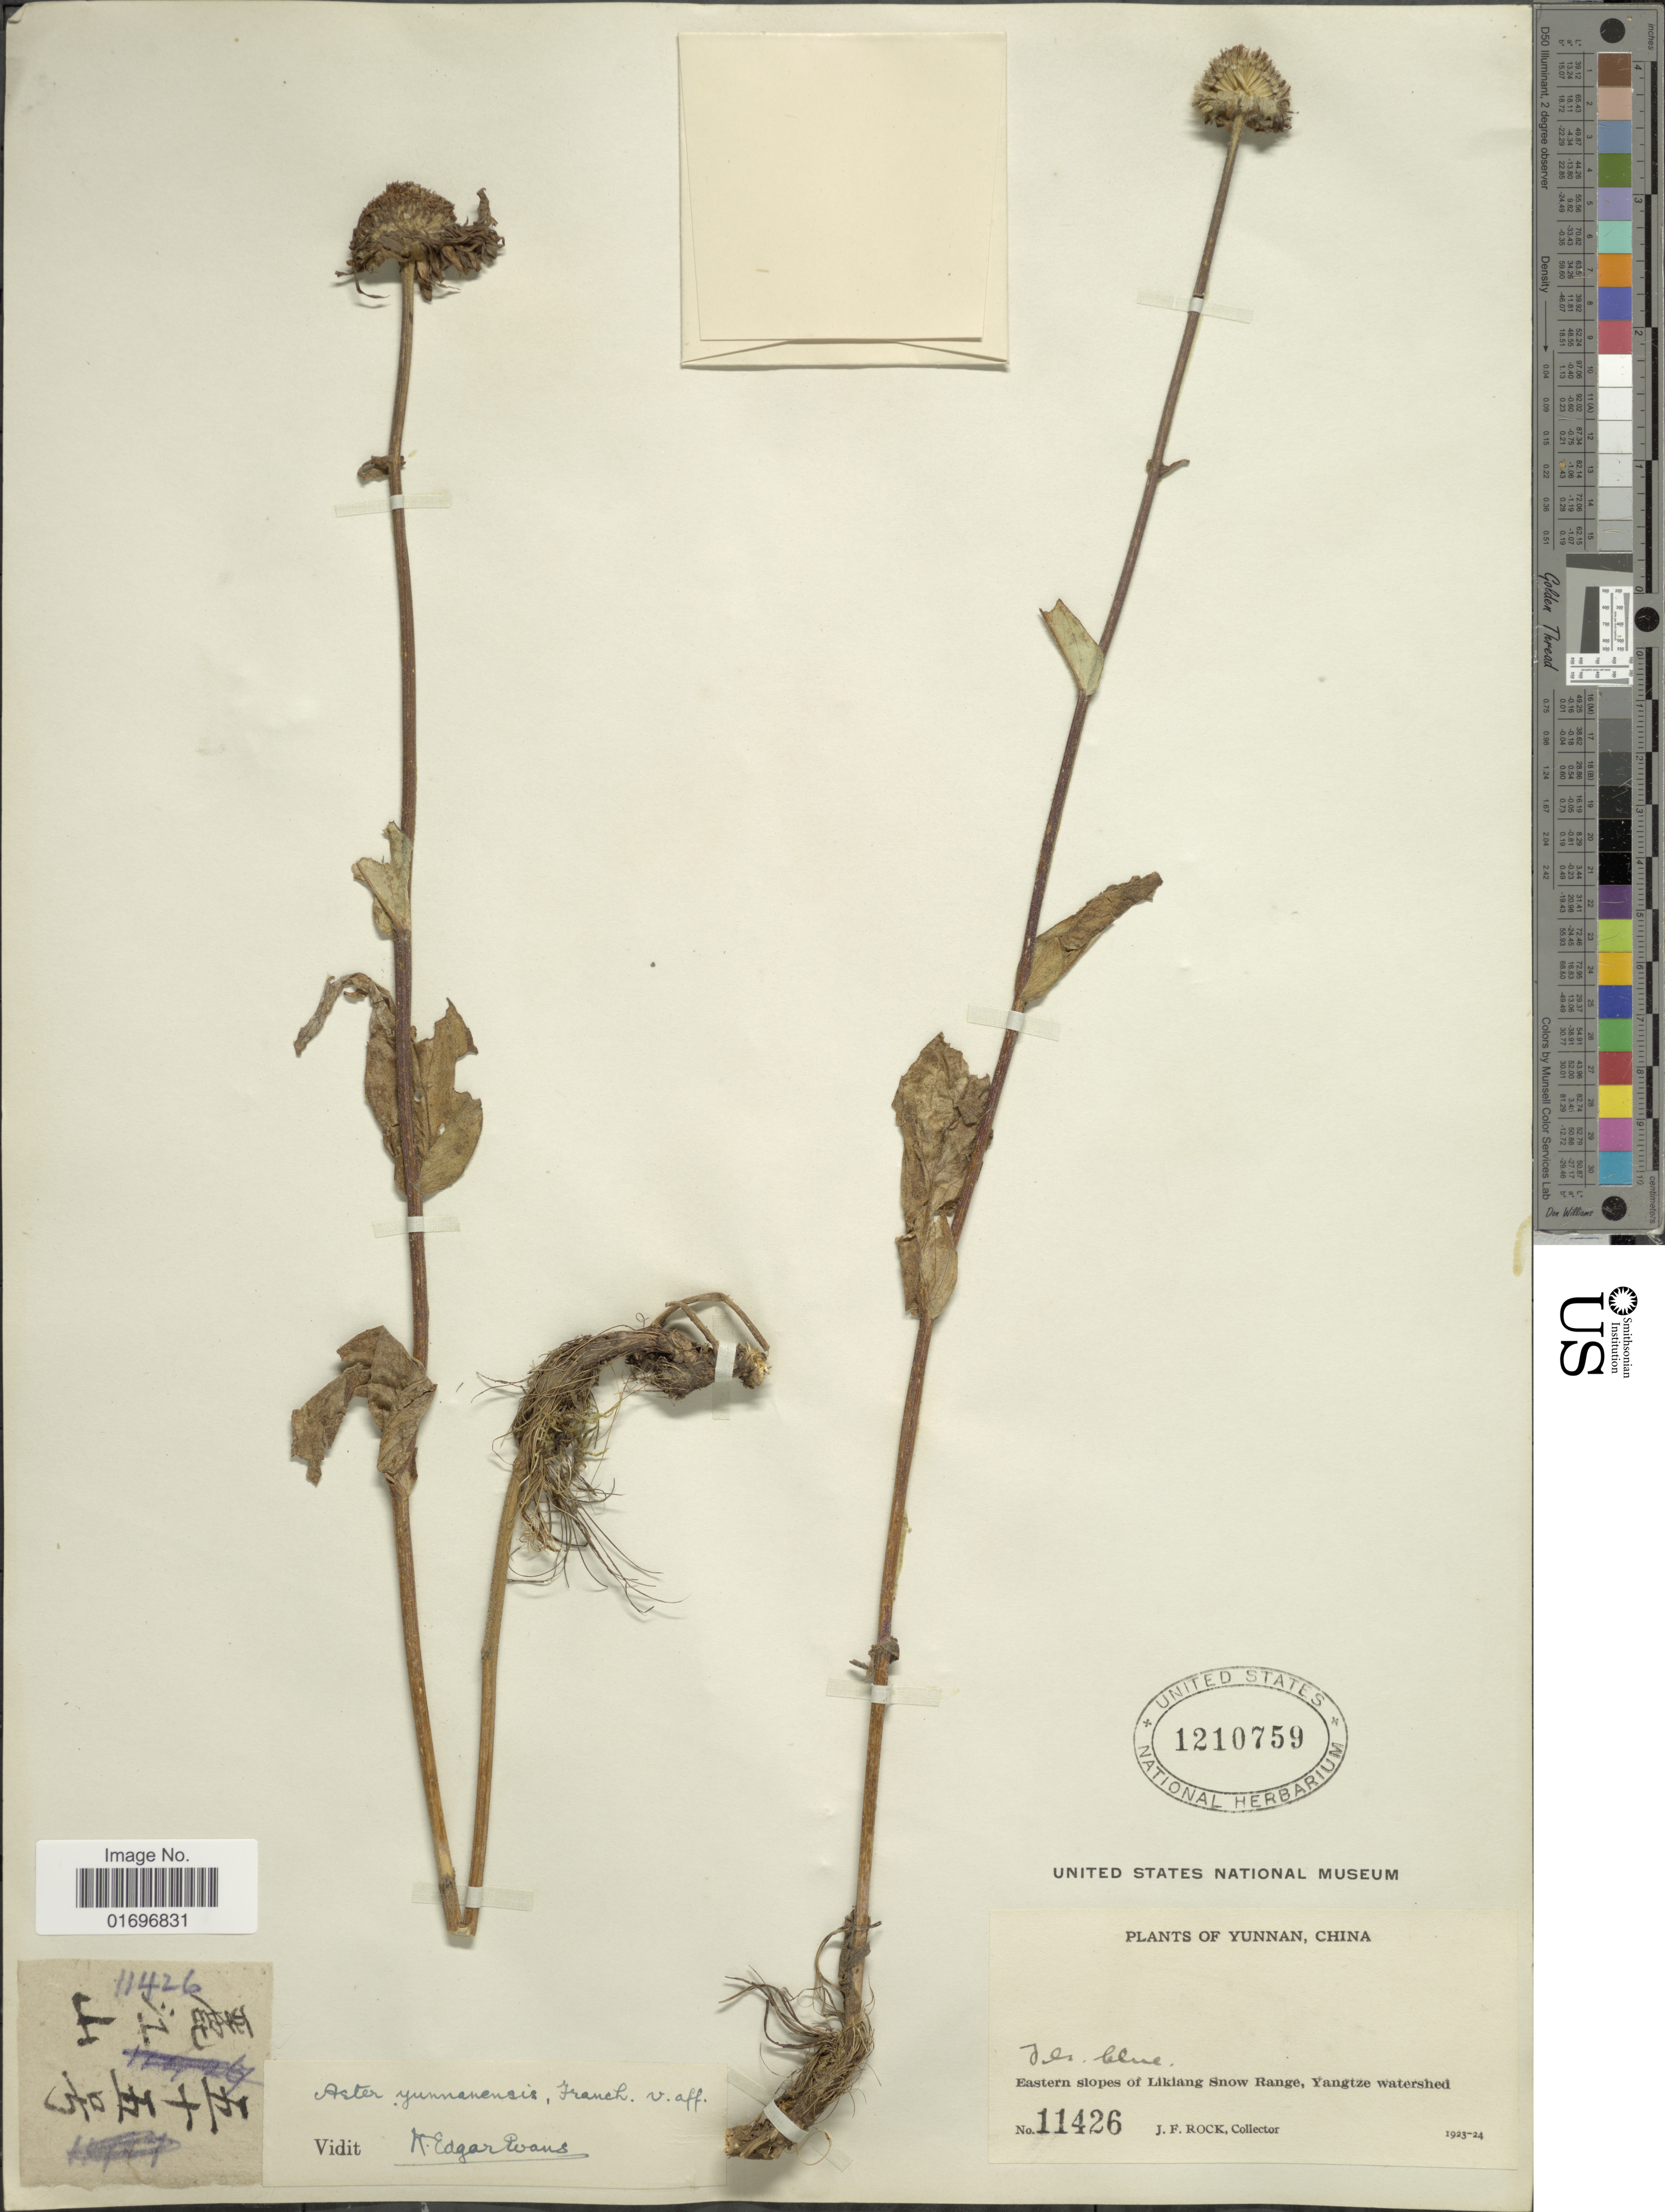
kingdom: Plantae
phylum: Tracheophyta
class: Magnoliopsida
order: Asterales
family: Asteraceae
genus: Aster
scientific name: Aster yunnanensis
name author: Franch.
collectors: J. Rock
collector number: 11426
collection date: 1923/1924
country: China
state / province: Yunnan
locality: Yunnan, China. Eastern slopes of Likiang Snow Range, Yangtze watershed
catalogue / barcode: US 1210759